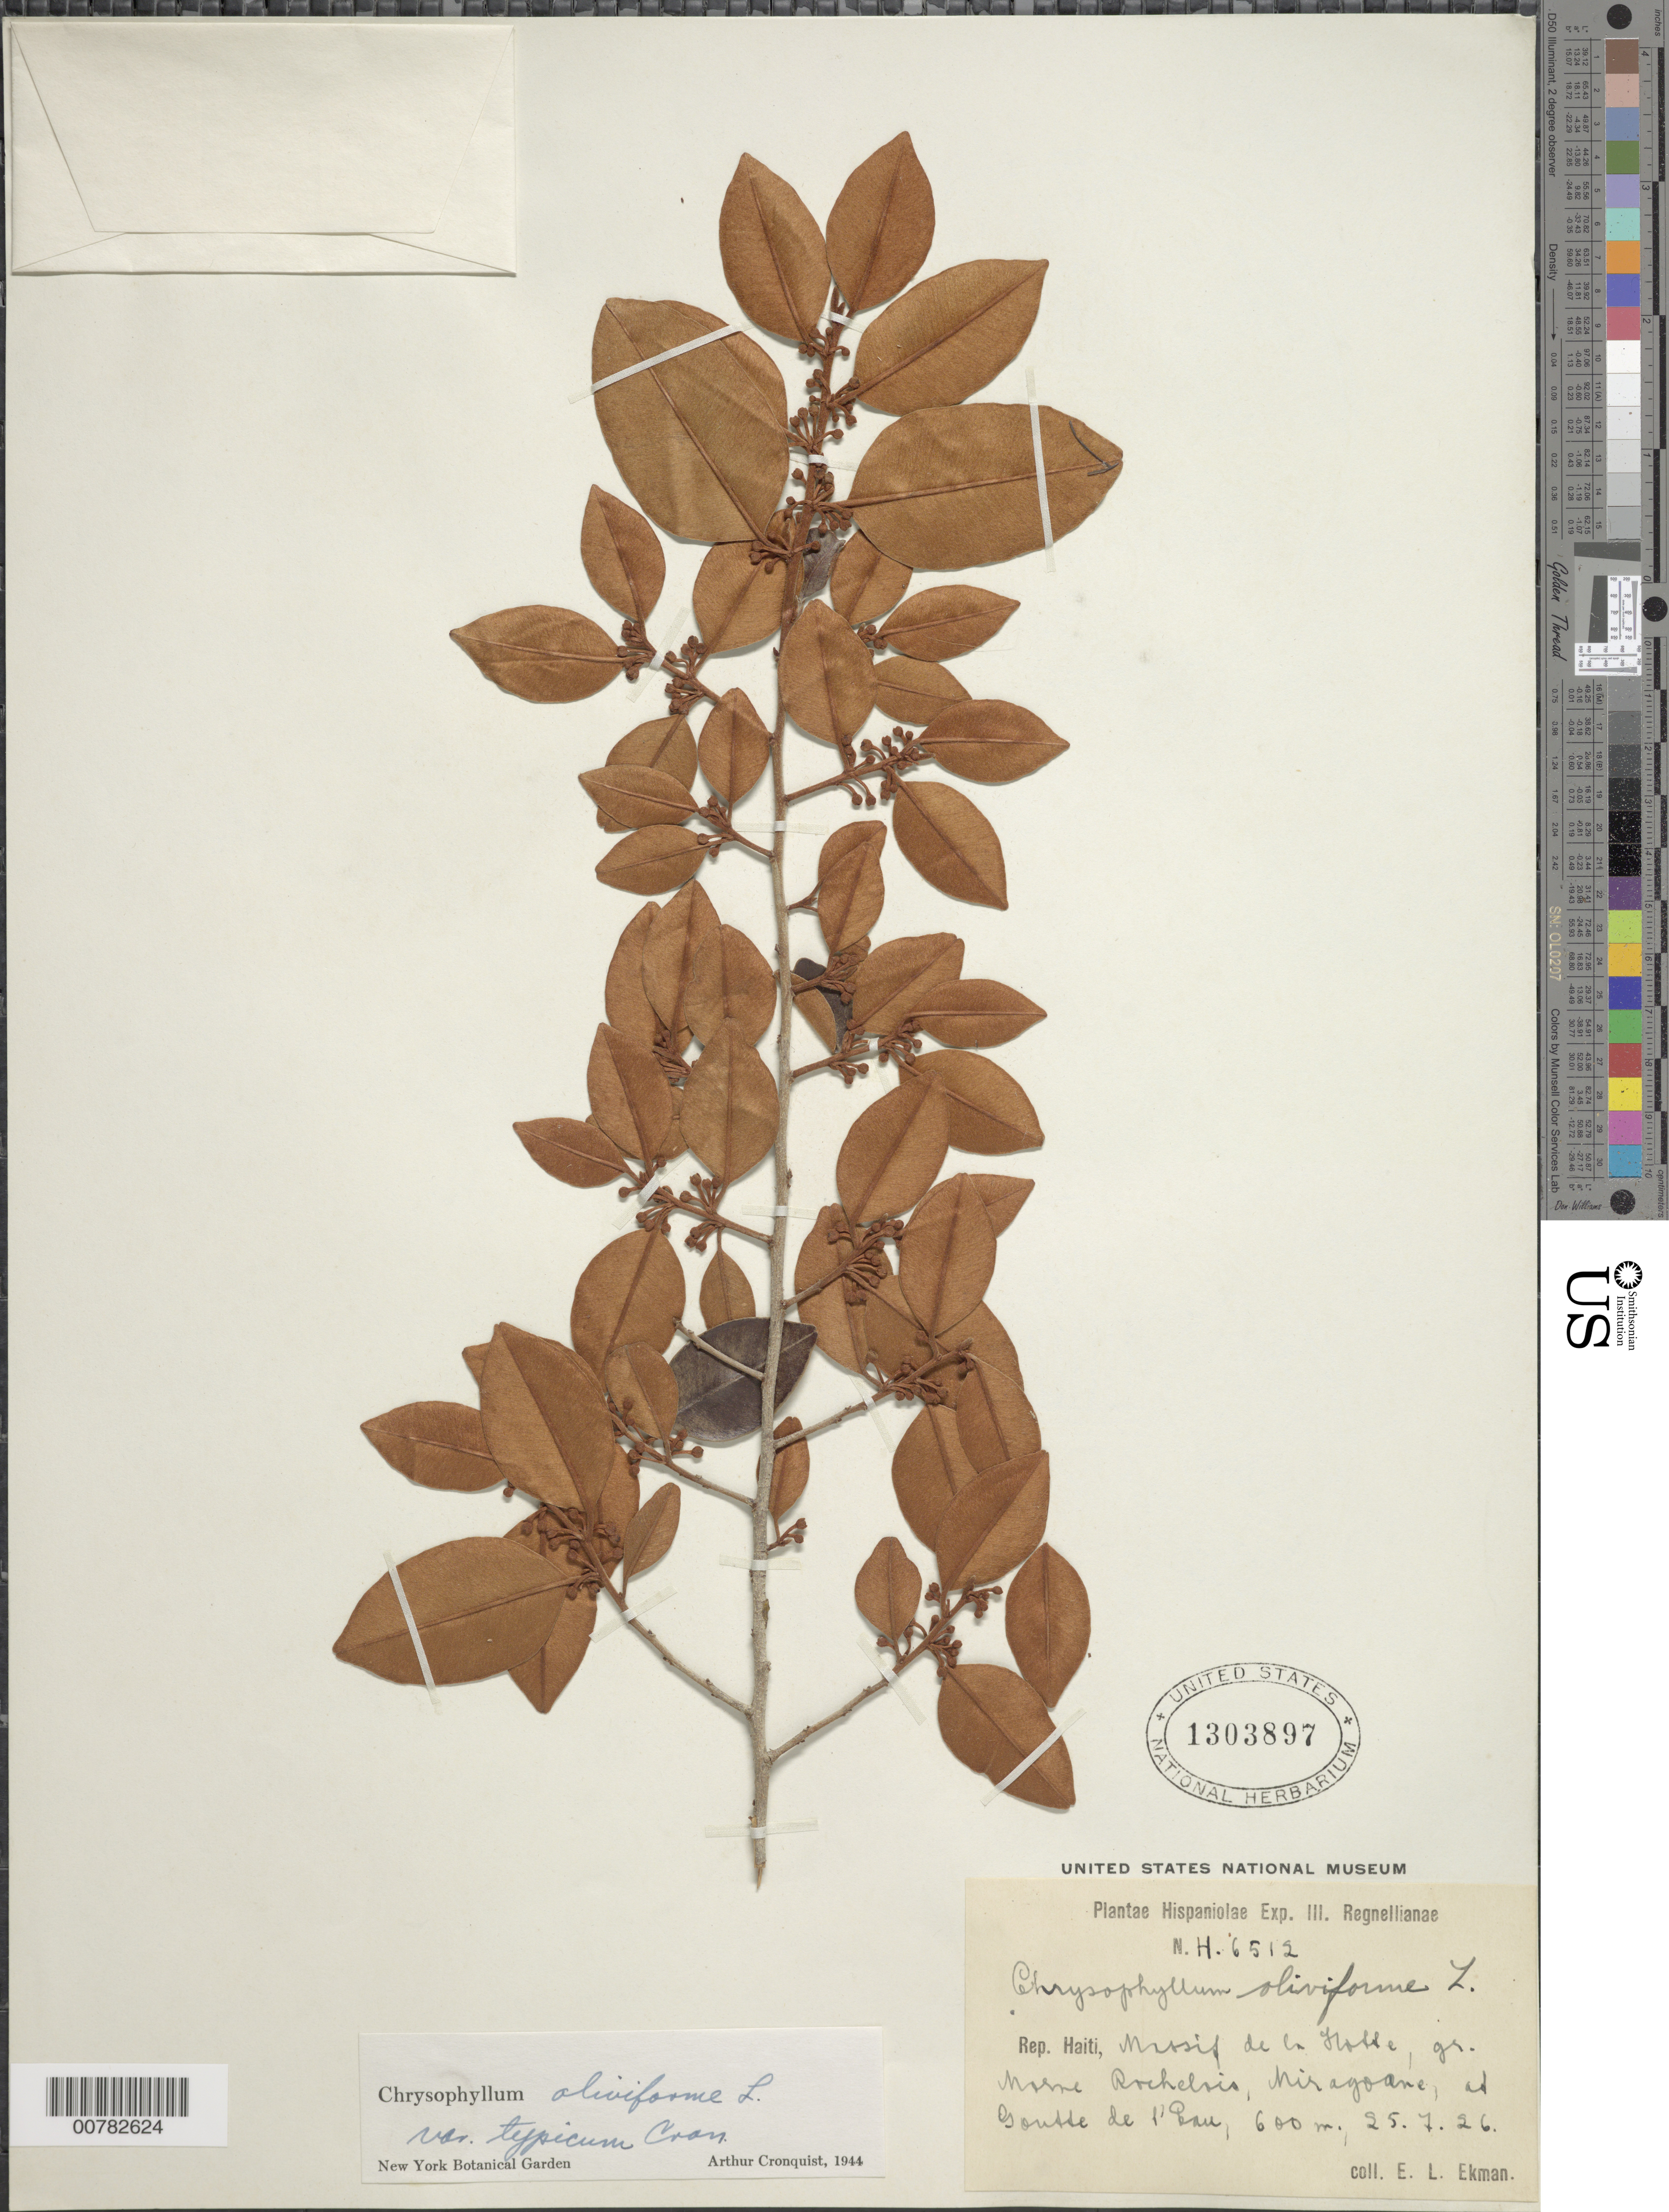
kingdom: Plantae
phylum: Tracheophyta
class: Magnoliopsida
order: Ericales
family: Sapotaceae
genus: Chrysophyllum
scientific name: Chrysophyllum oliviforme subsp. oliviforme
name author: L.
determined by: Cronquist, A. J.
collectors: E. L. Ekman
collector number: H 6512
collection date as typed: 25 Jul 1926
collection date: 1926-07-25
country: Haiti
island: Hispaniola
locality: At Goutte de l'Eau, Miragoane, gr. Morne Rochelois, Massif de la Hotte.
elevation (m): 600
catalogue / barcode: US 1303897